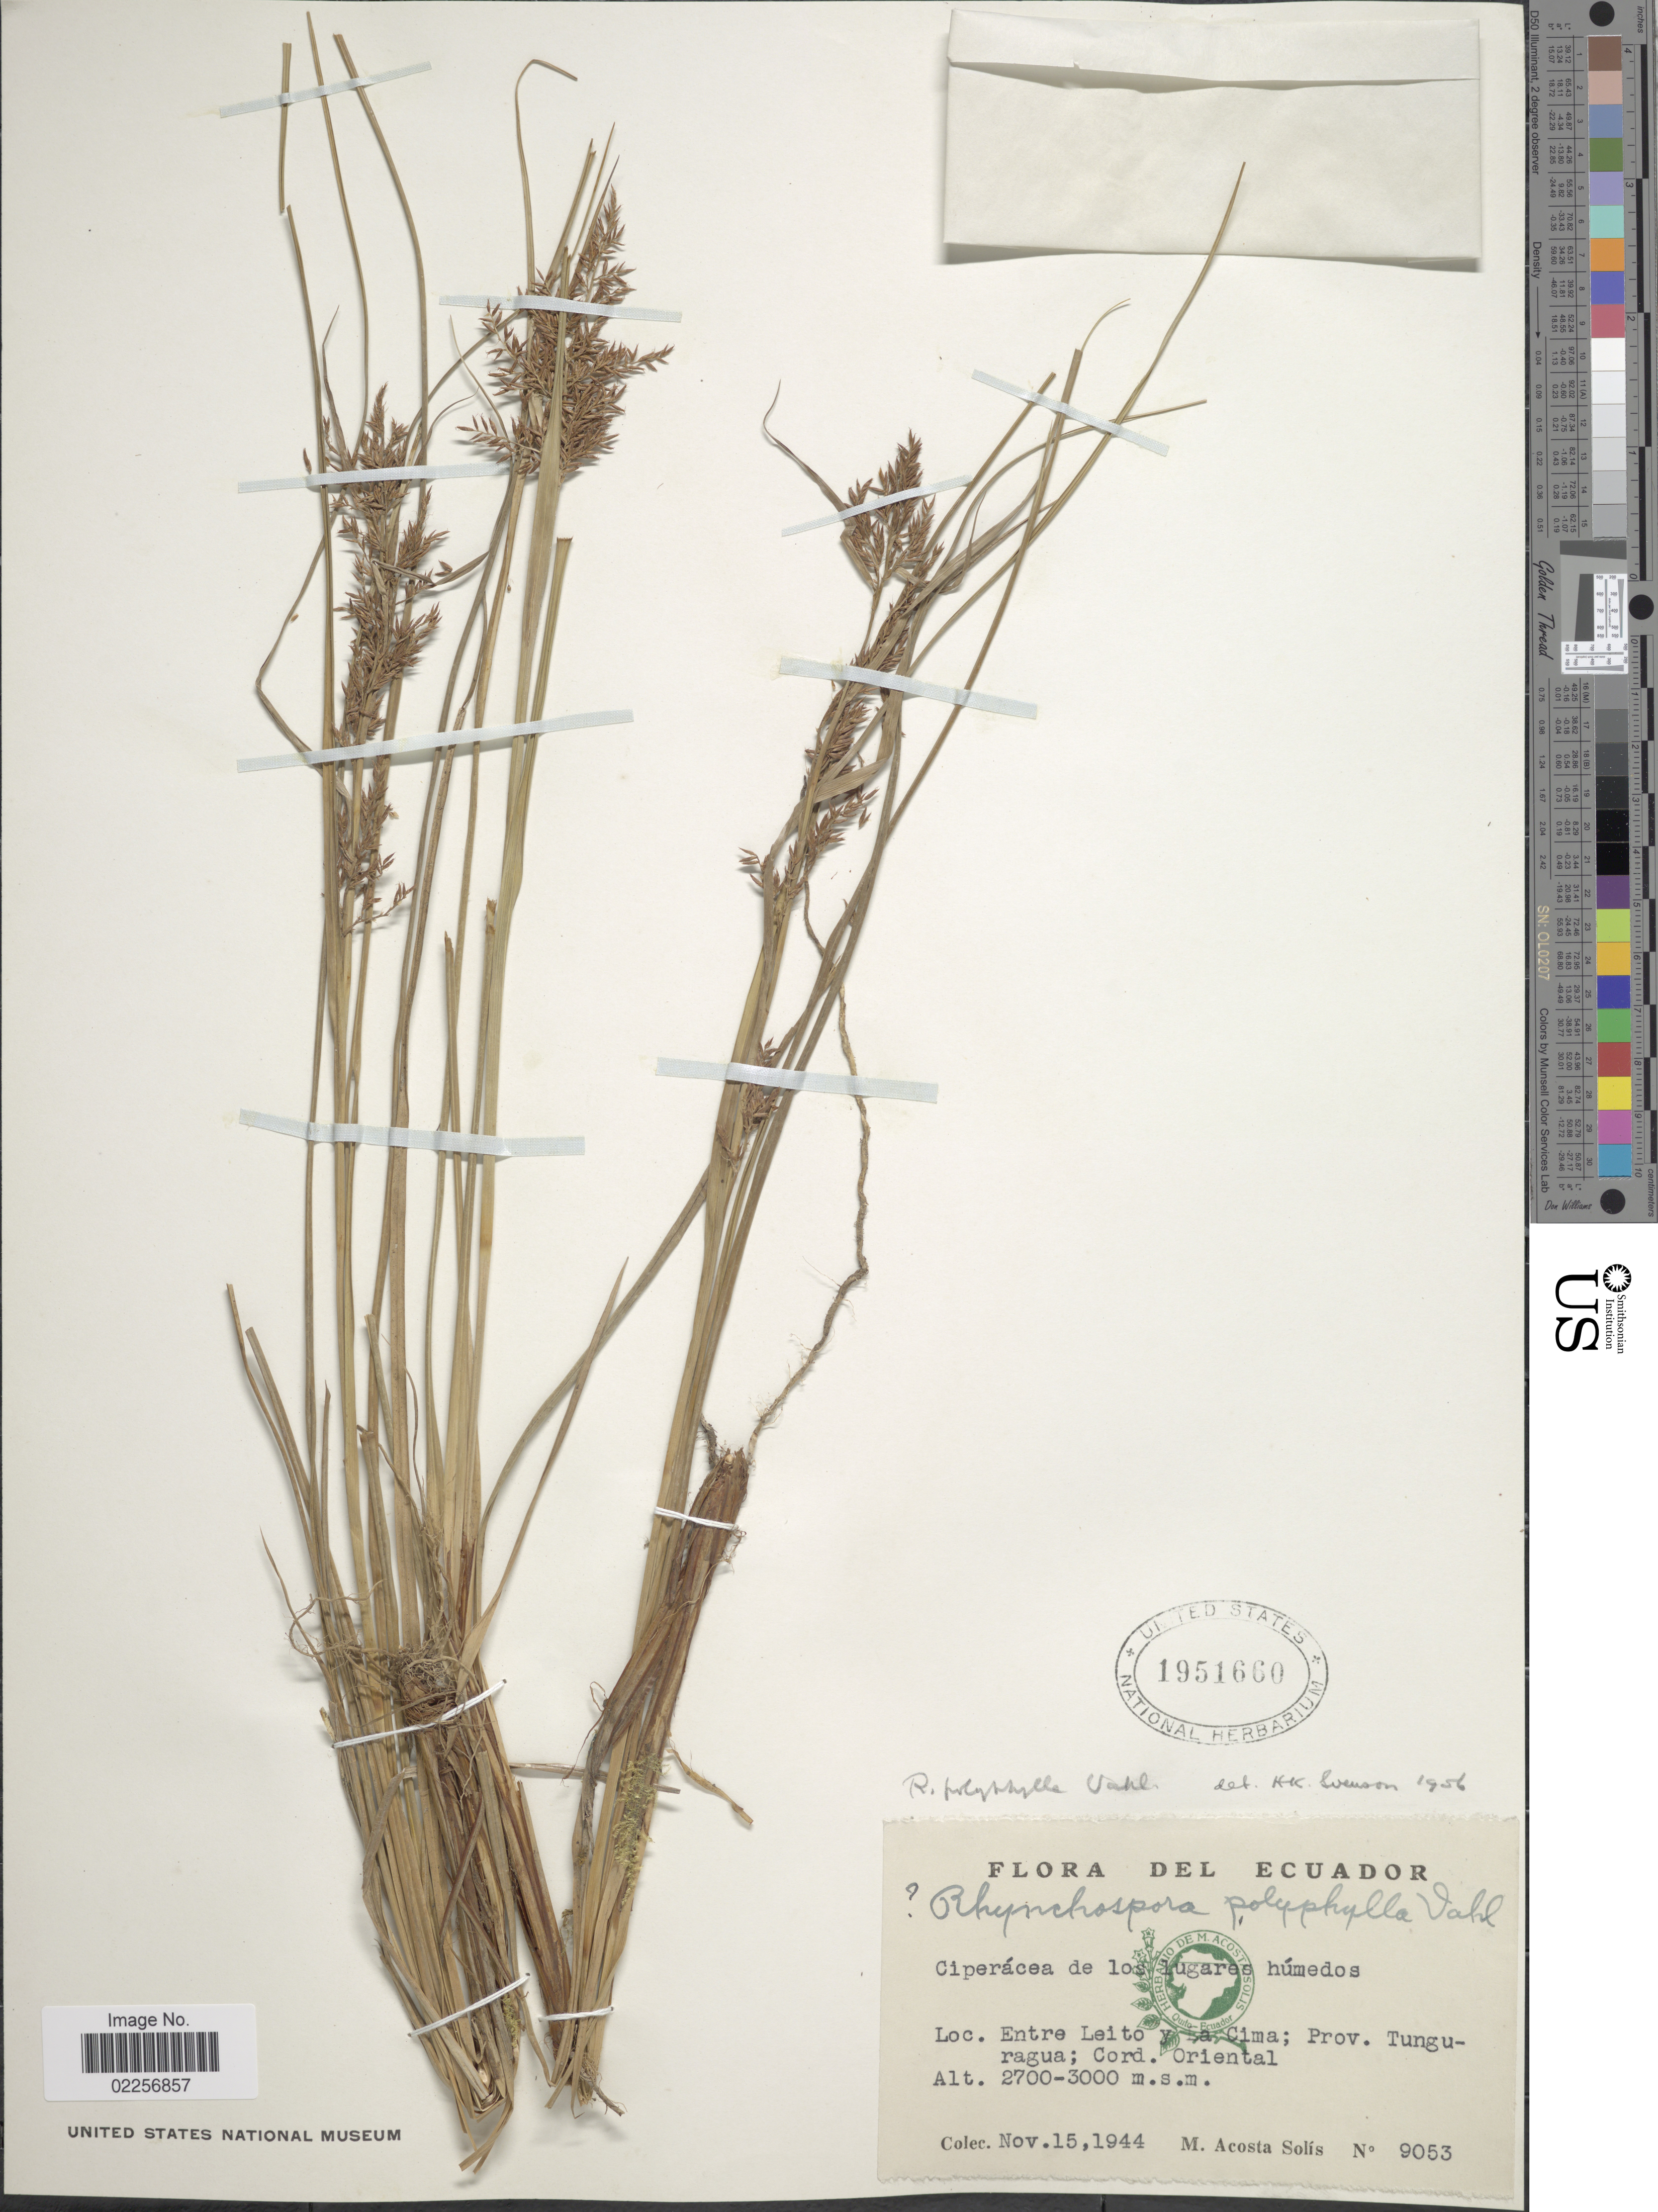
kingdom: Plantae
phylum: Tracheophyta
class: Liliopsida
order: Poales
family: Cyperaceae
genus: Rhynchospora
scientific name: Rhynchospora polyphylla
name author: (Vahl) Vahl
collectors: M. Acosta Solis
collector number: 9053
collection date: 1944-11-15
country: Ecuador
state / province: Tungurahua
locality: Entre Leito y La Cima; Prov. Tunguragua; Cord. Oriental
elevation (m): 2700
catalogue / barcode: US 1951660